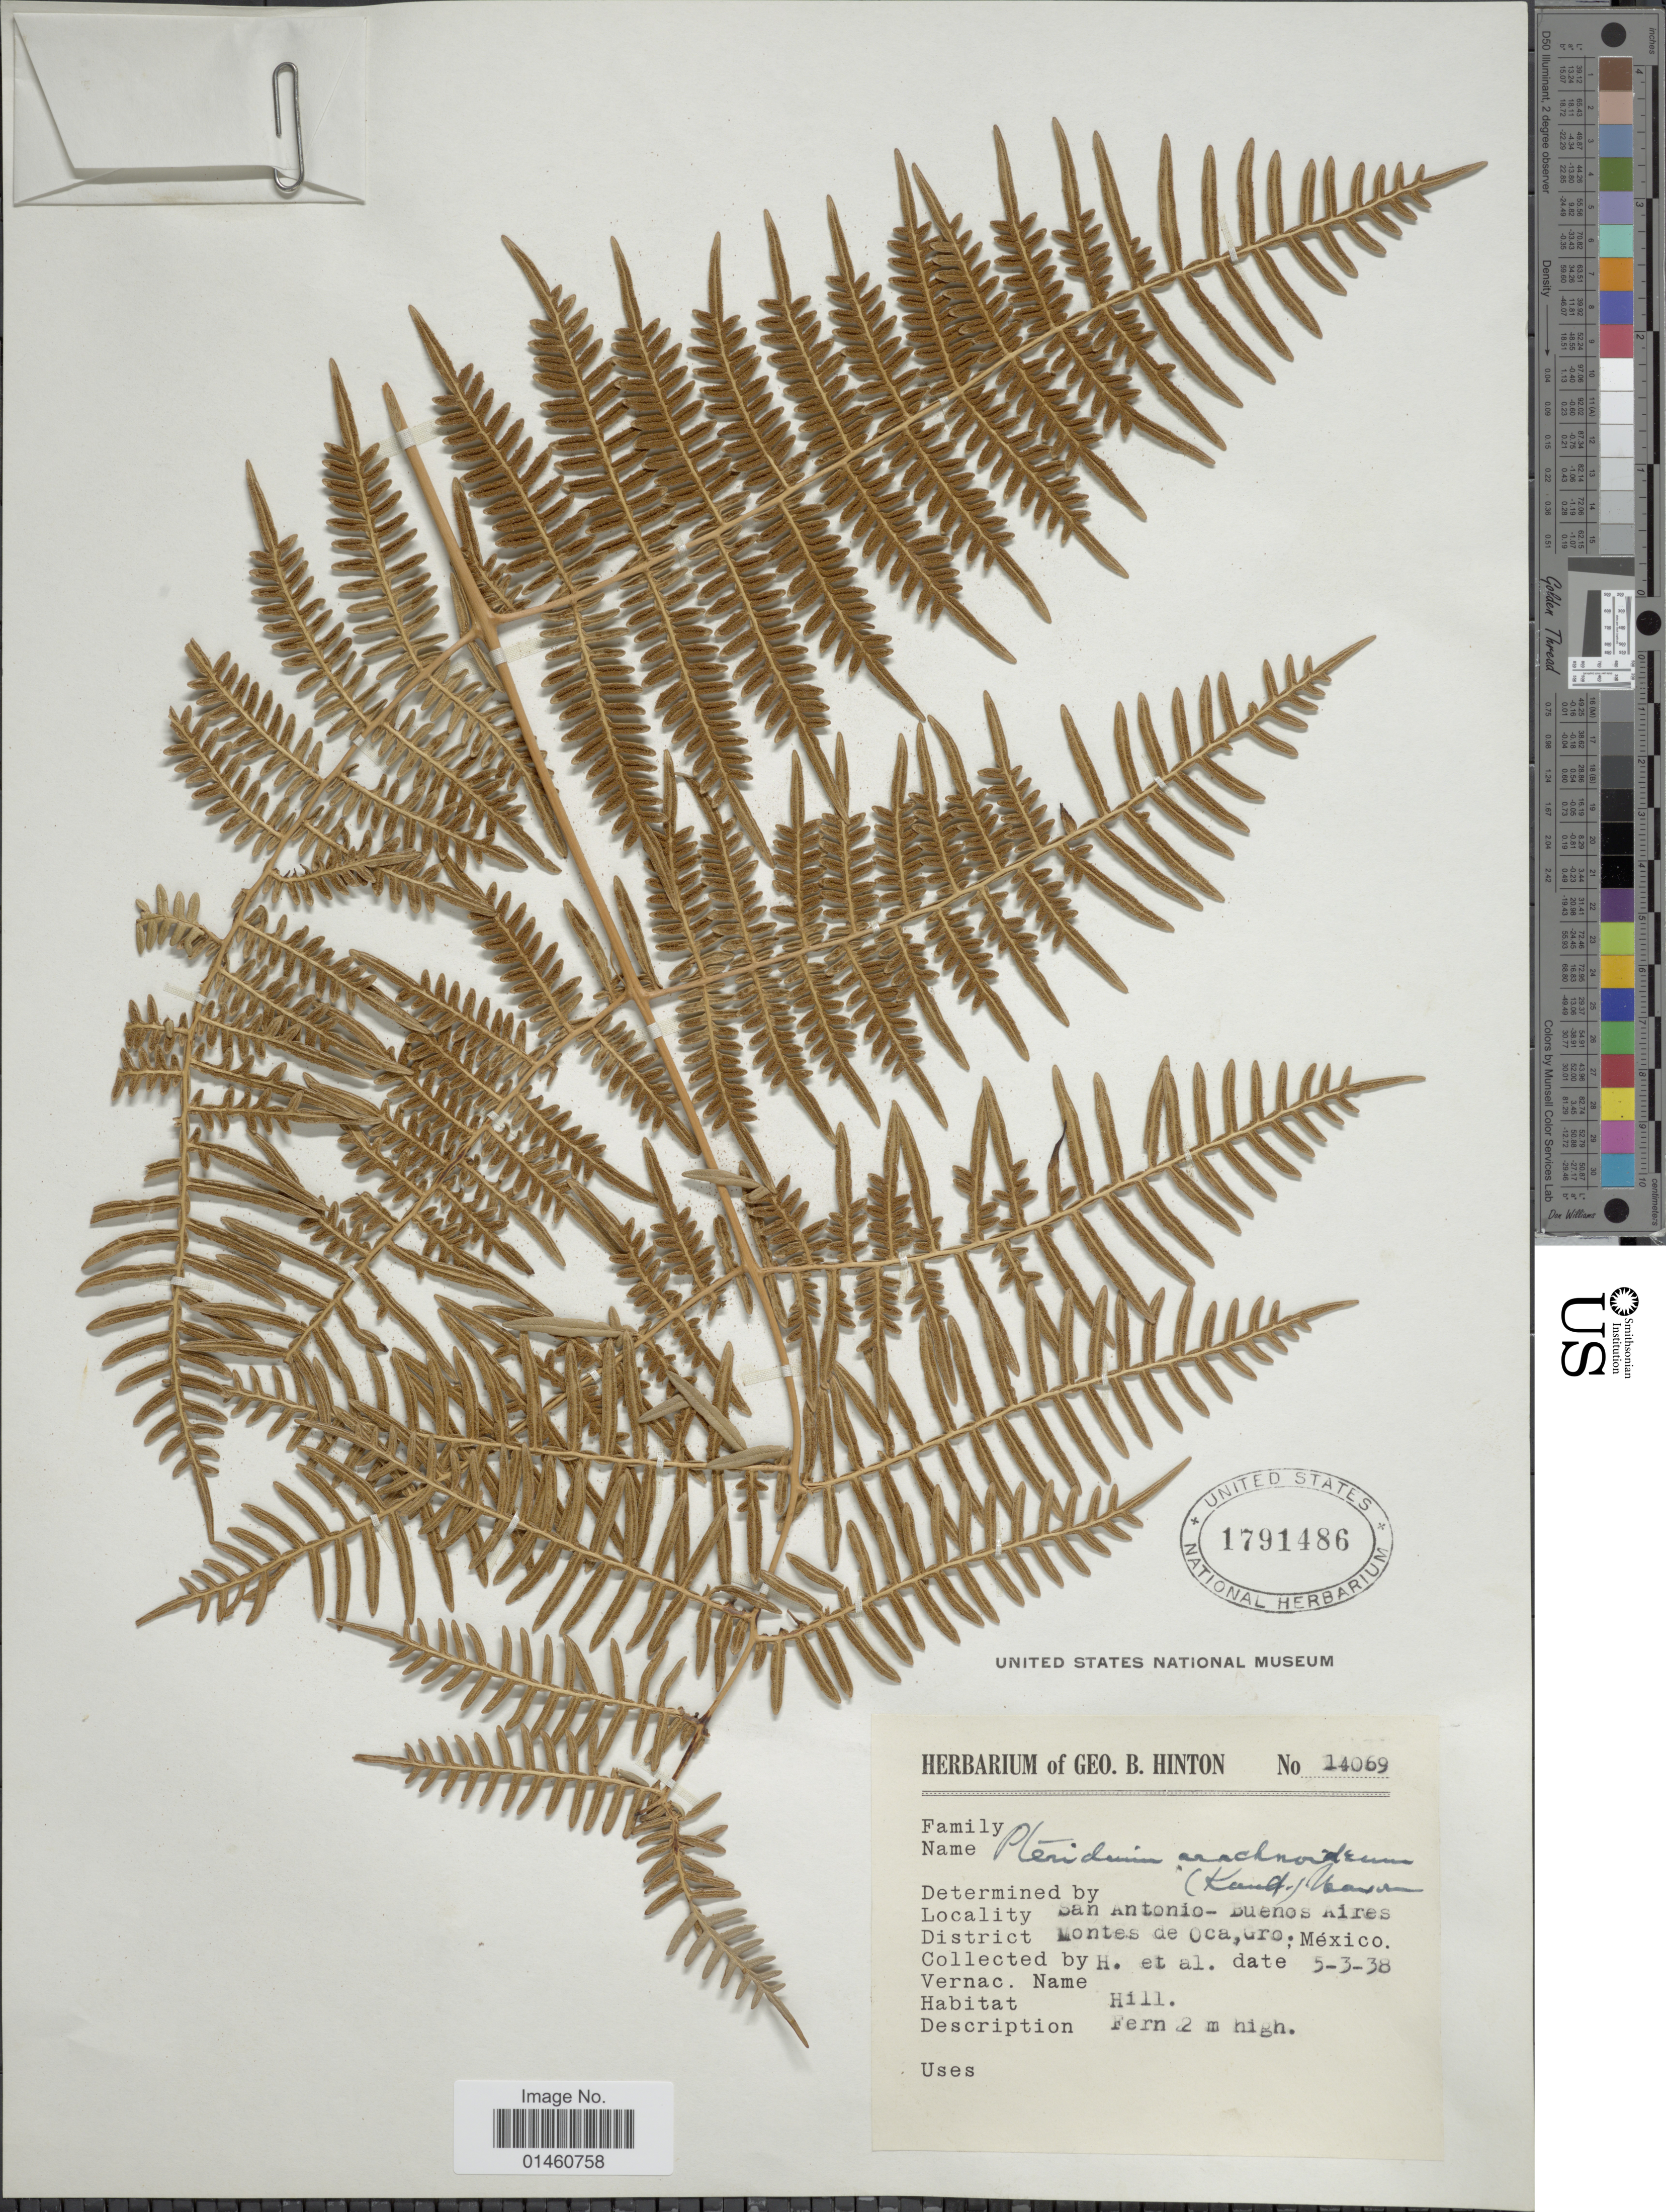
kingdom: Plantae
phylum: Tracheophyta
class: Polypodiopsida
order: Polypodiales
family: Dennstaedtiaceae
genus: Pteridium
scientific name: Pteridium aquilinum var. arachnoideum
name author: (Kaulf.) Herter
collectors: G. B. Hinton & et al.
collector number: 14069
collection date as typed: Transcribed d/m/y: 5/3/38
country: Mexico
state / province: Guerrero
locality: San Antonio-Buenos Aires, district Montes de Oca, Gro.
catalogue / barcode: US 1791486